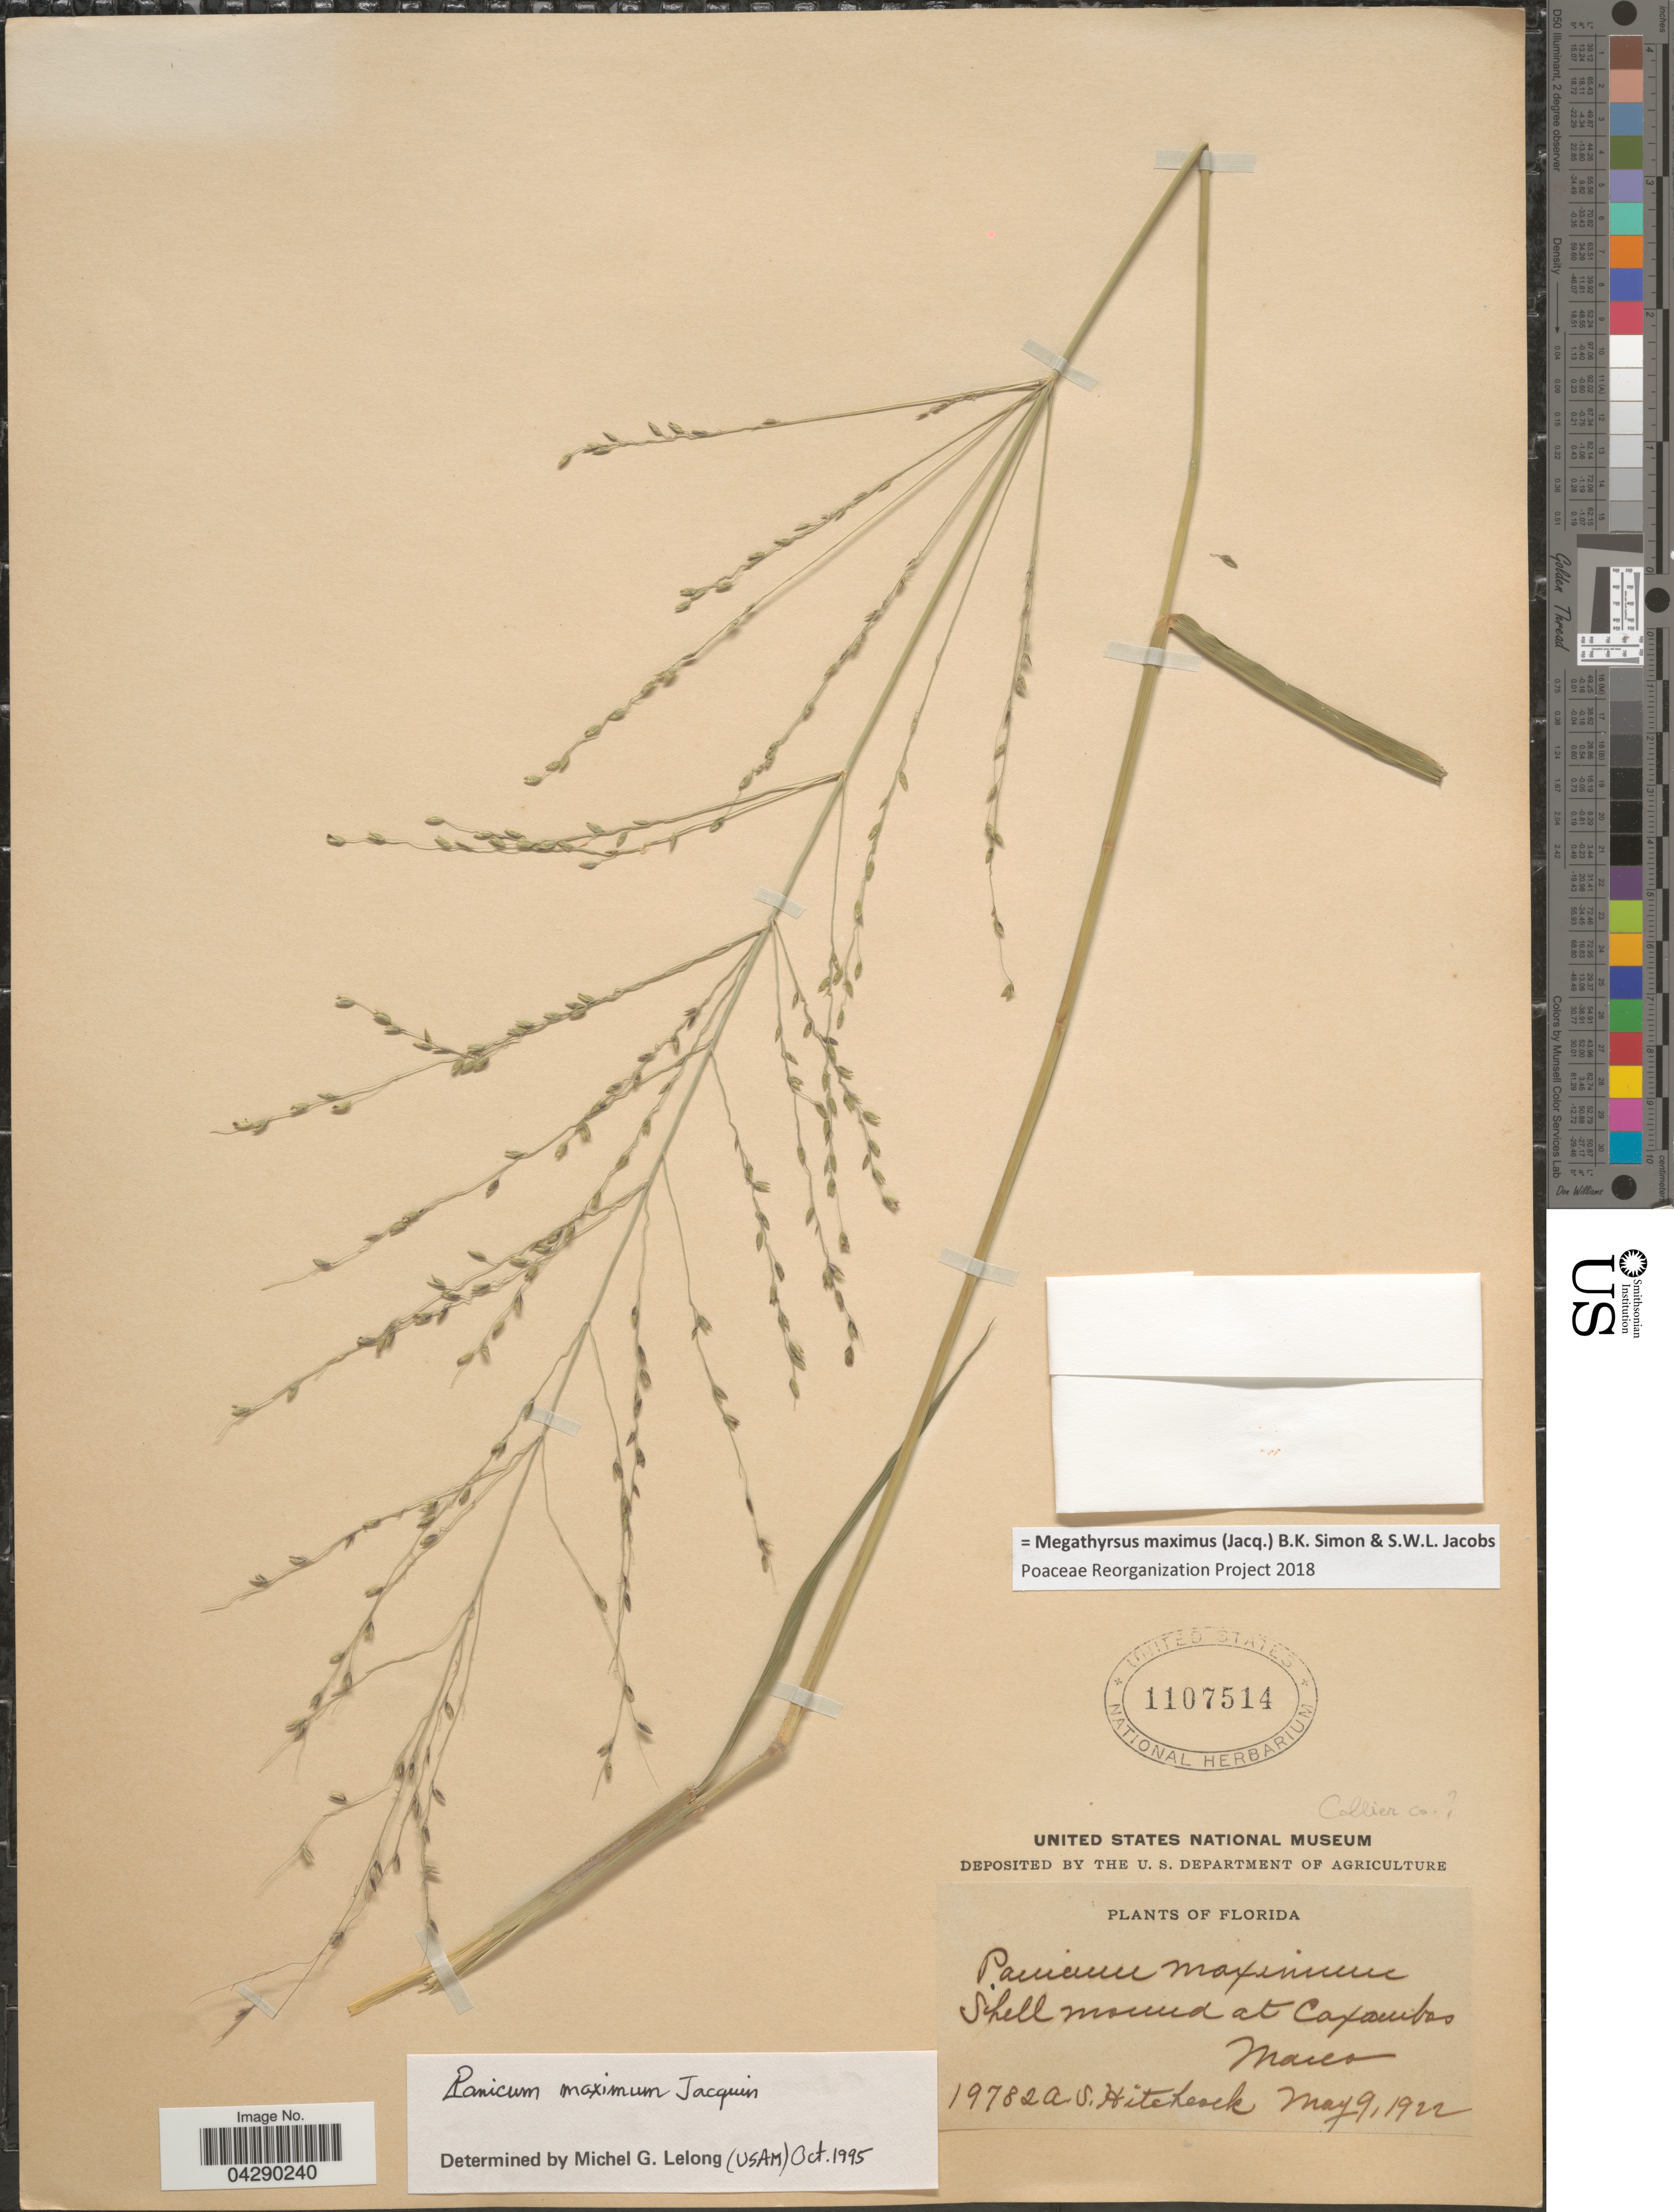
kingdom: Plantae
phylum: Tracheophyta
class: Liliopsida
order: Poales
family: Poaceae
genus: Megathyrsus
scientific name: Megathyrsus maximus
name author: (Jacq.) B.K. Simon & S.W.L. Jacobs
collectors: A. S. Hitchcock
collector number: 19782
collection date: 1922-05-09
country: United States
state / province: Florida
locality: Shell mound at Caxambas Marco. Collier Co.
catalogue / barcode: US 1107514